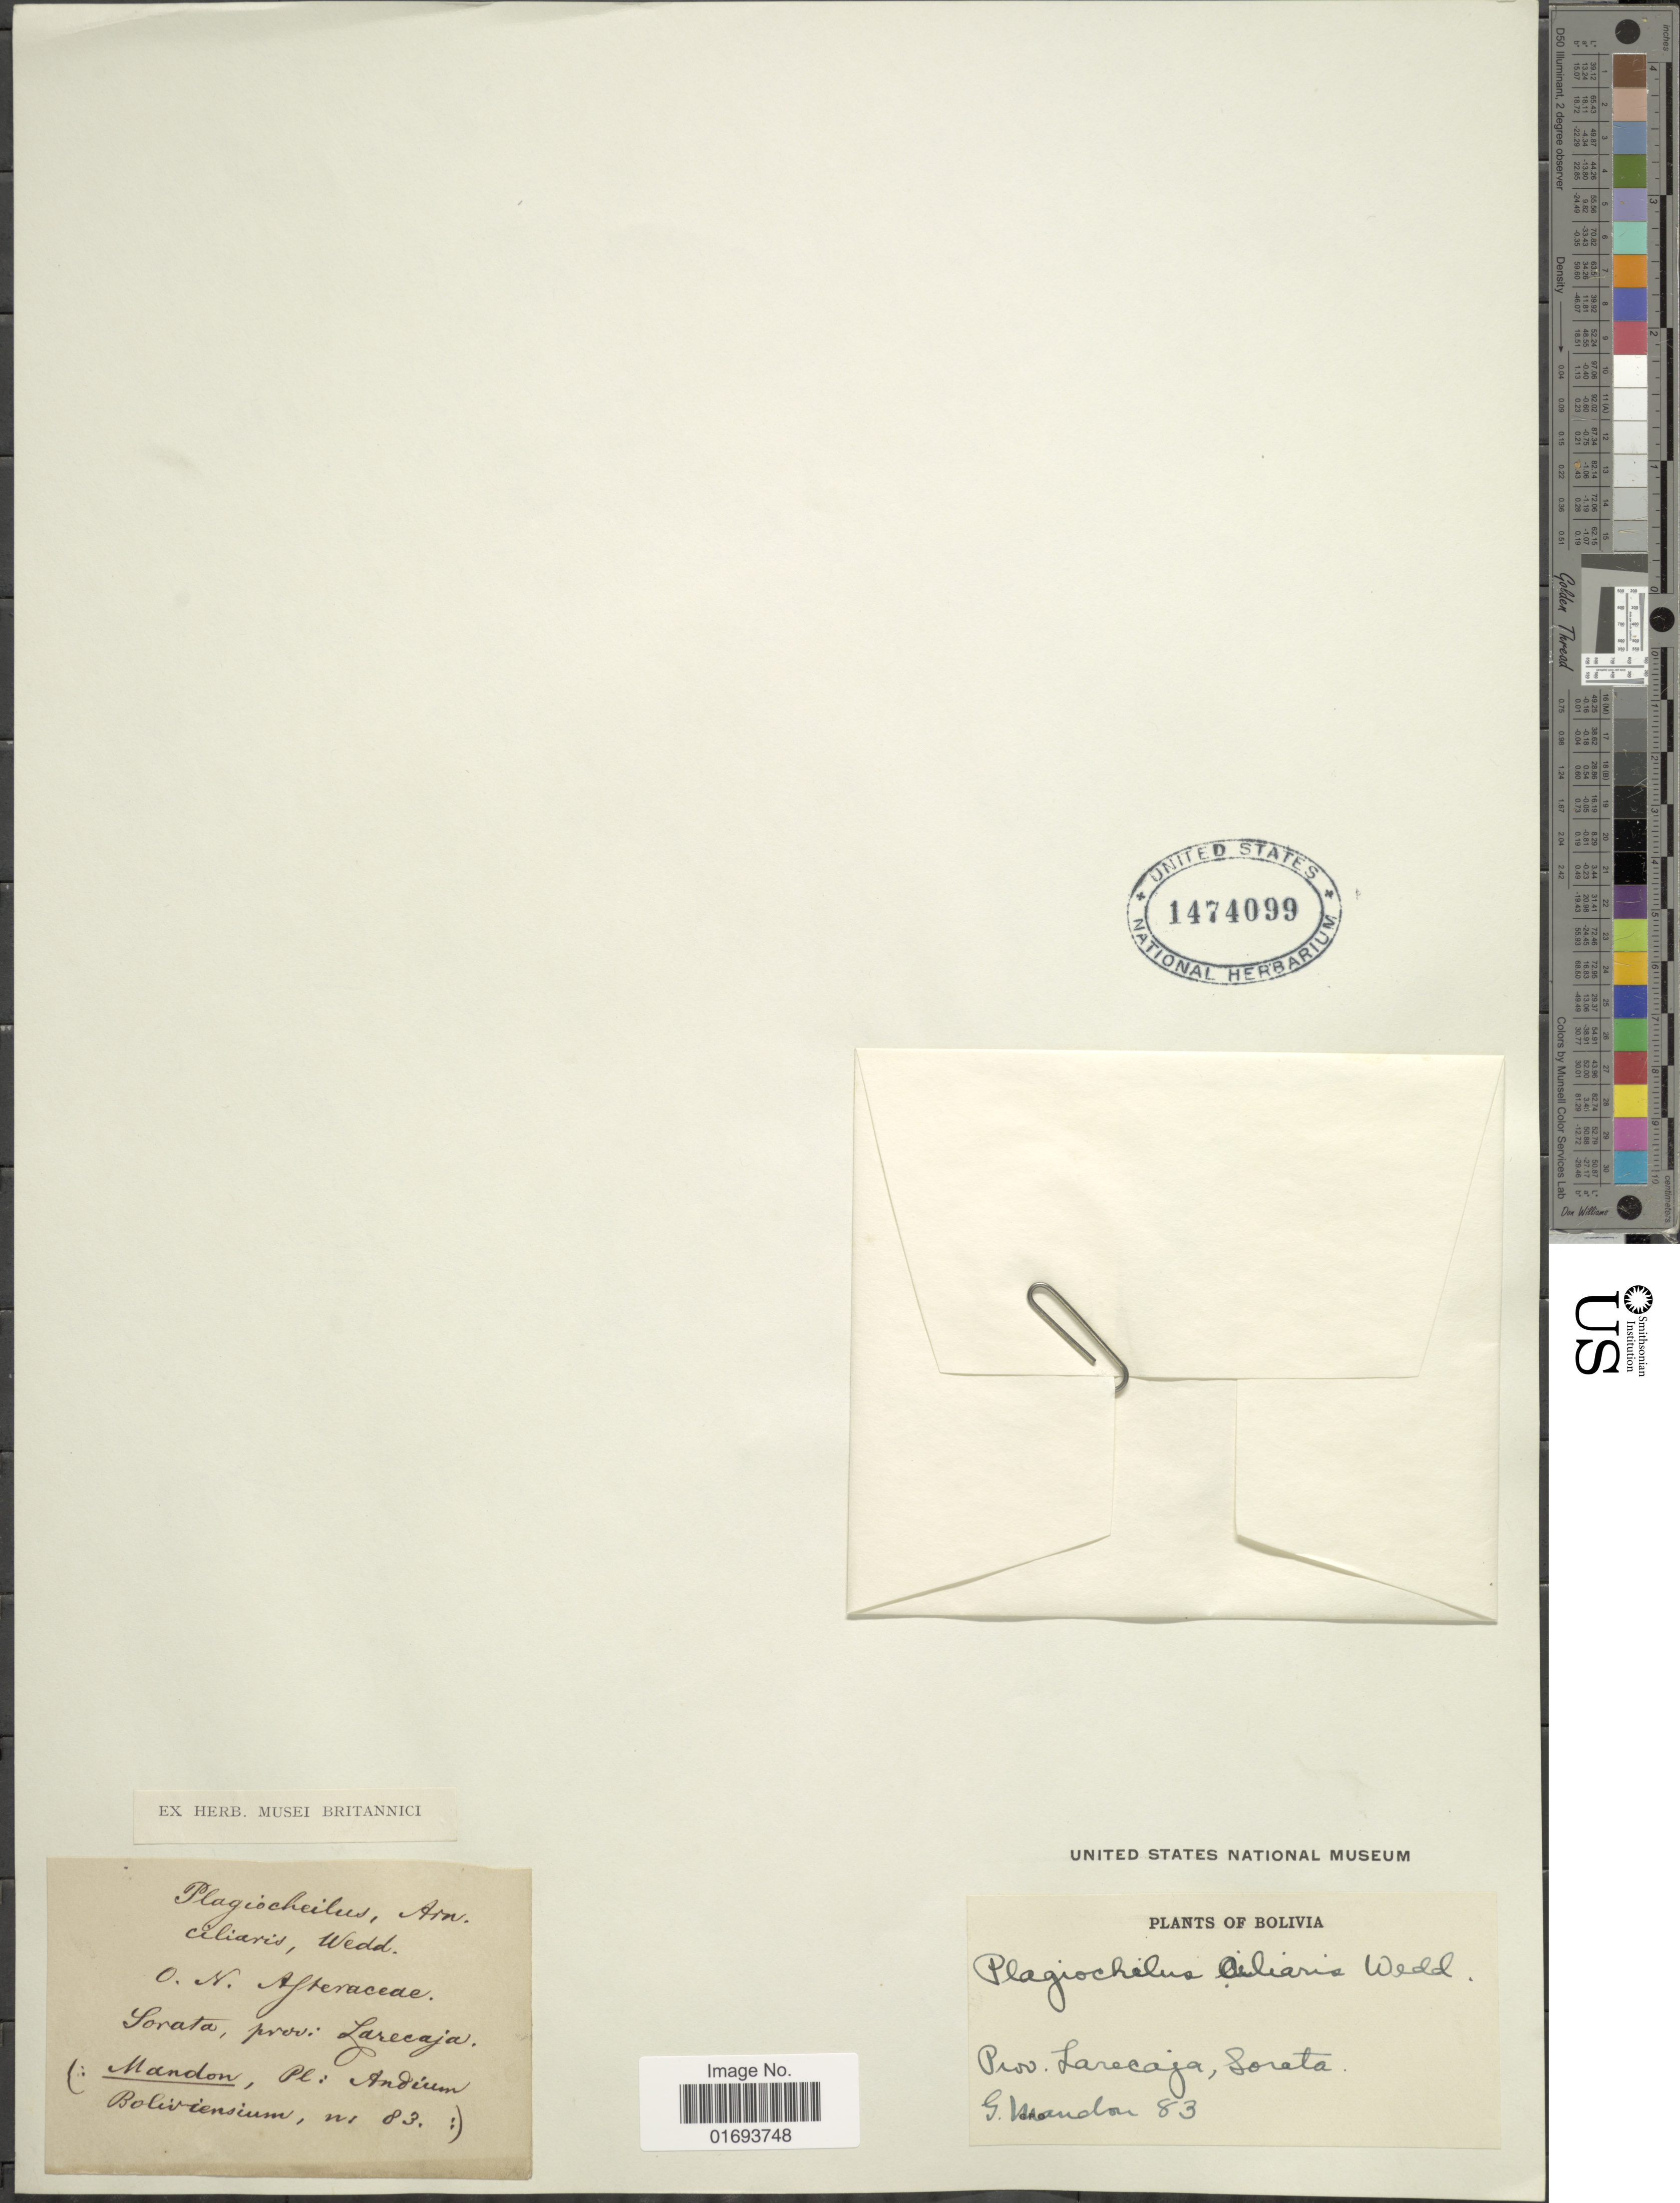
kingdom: Plantae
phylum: Tracheophyta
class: Magnoliopsida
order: Asterales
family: Asteraceae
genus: Plagiocheilus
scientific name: Plagiocheilus ciliaris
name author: Wedd.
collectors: G. Mandon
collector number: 83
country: Bolivia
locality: Prov. Larecaja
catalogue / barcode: US 1474099